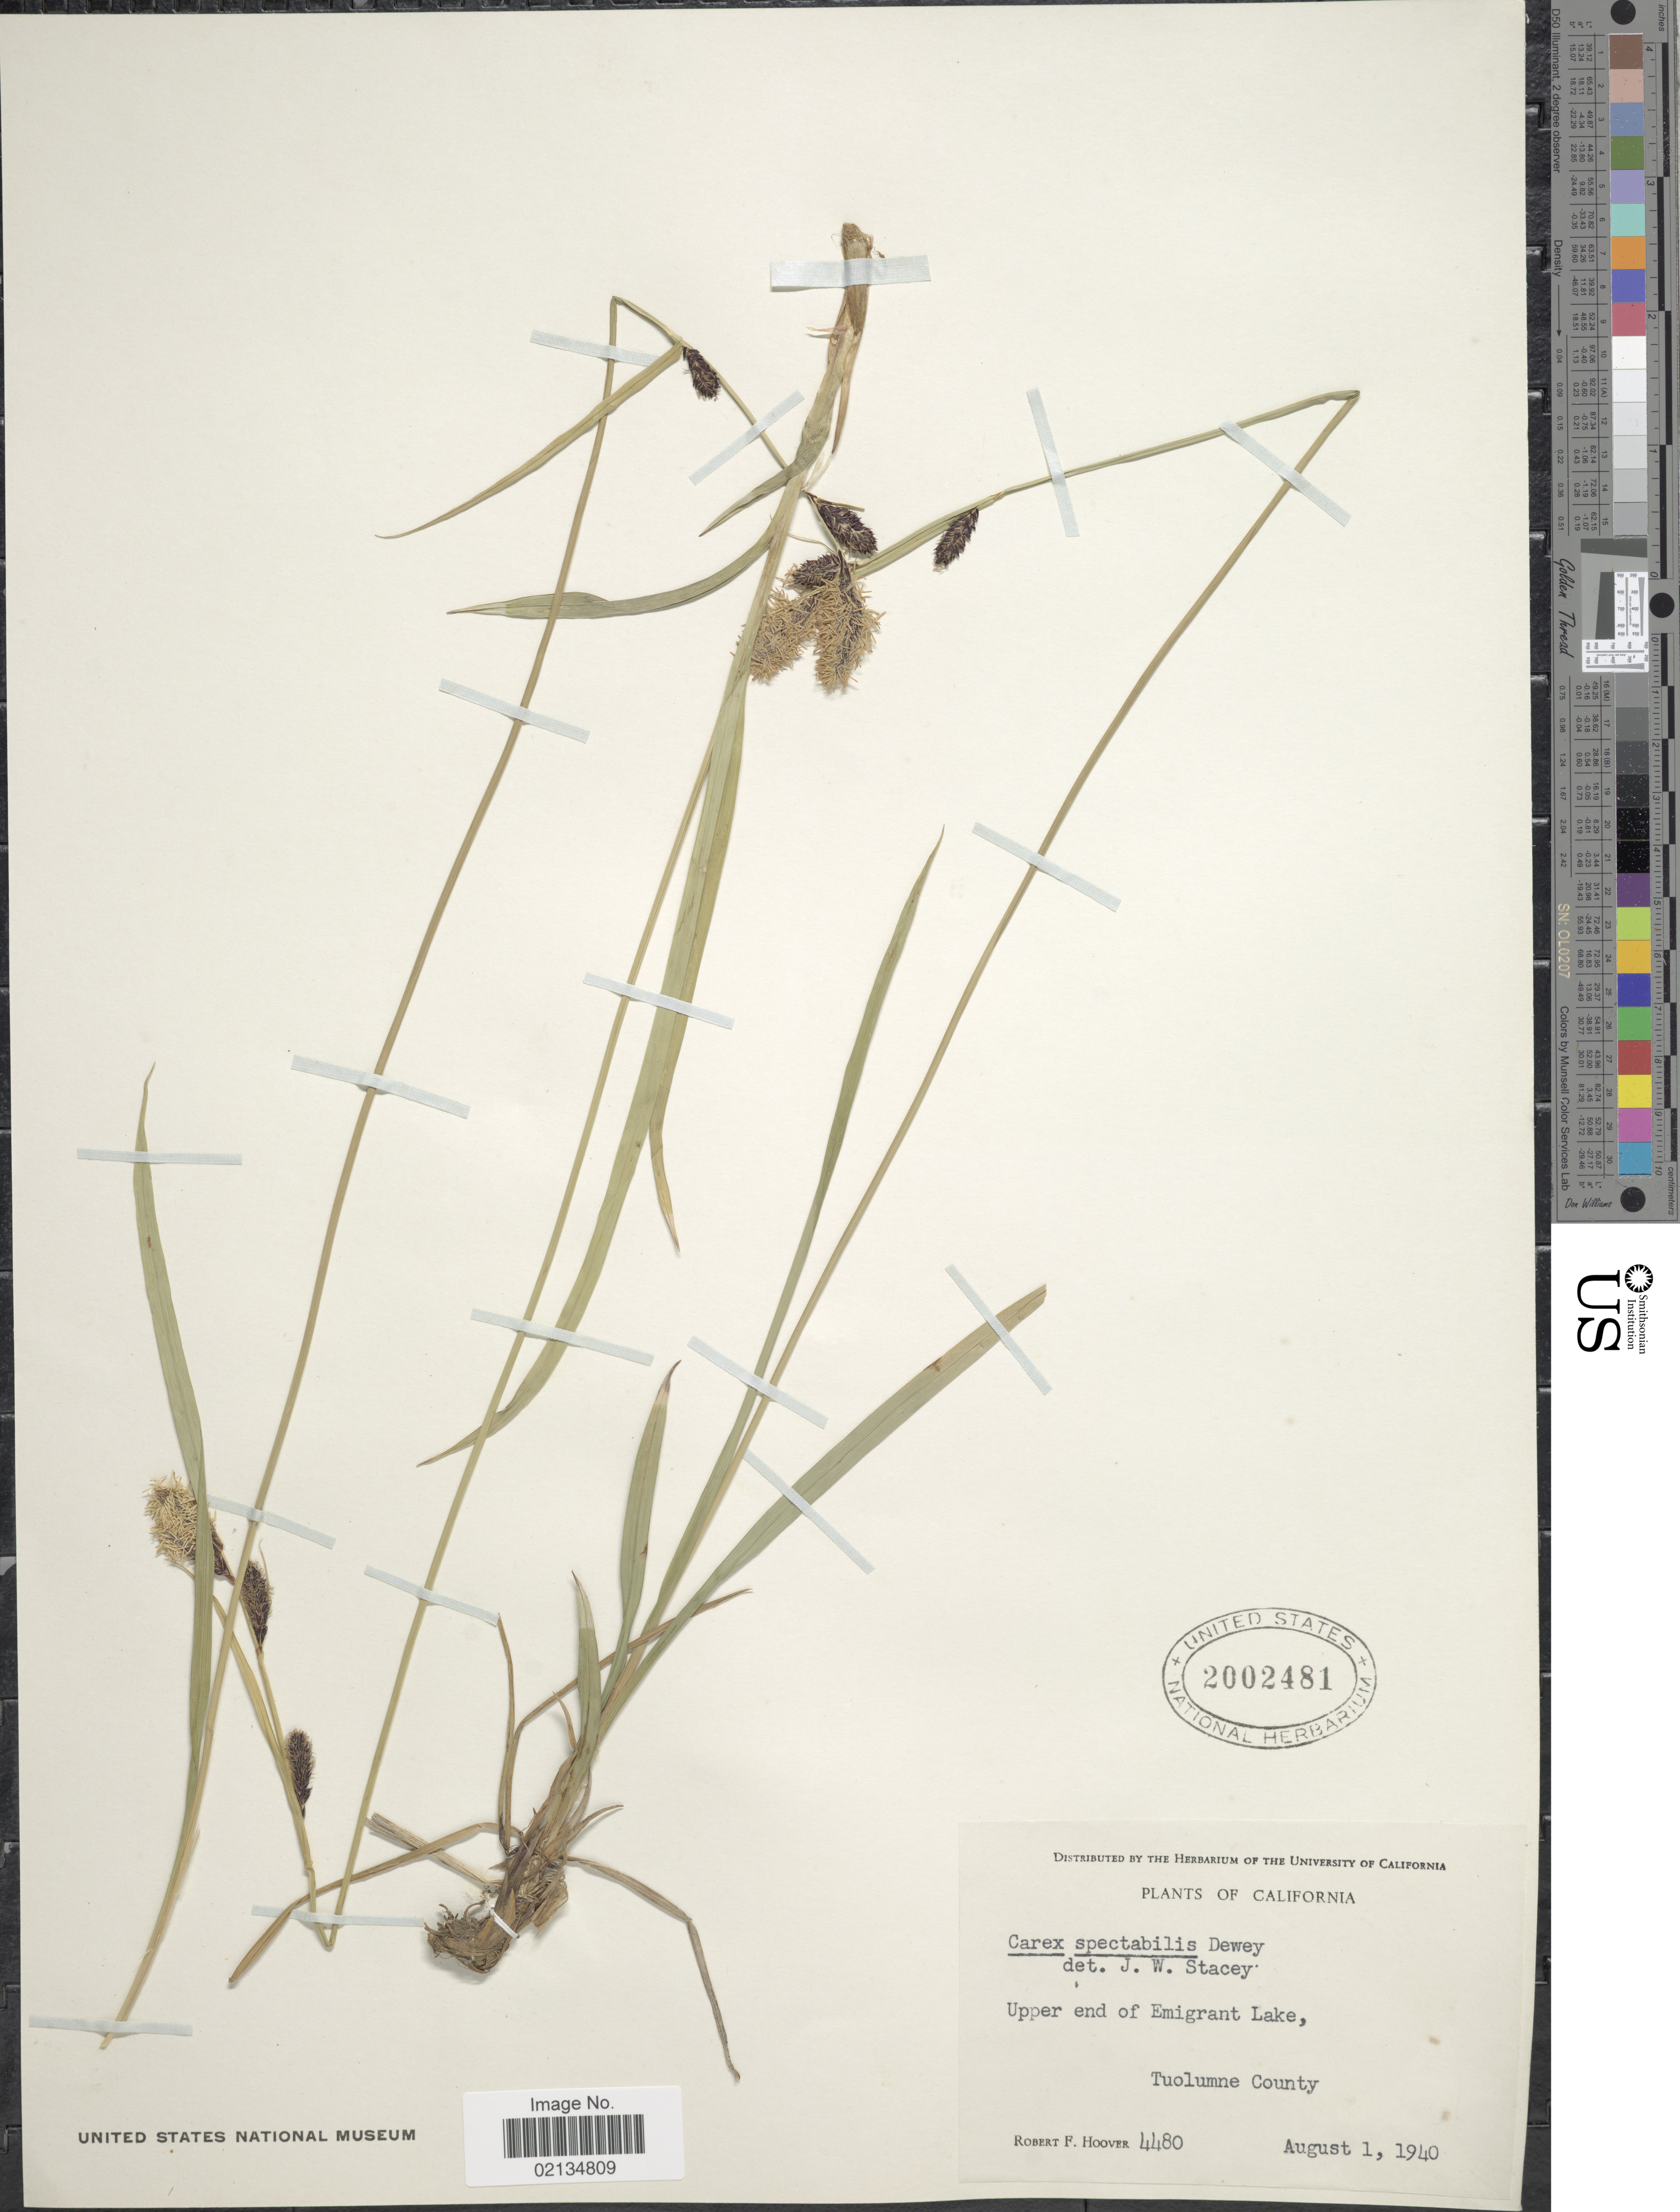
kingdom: Plantae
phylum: Tracheophyta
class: Liliopsida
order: Poales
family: Cyperaceae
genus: Carex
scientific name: Carex spectabilis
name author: Dewey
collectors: R. F. Hoover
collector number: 4480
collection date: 1940-08-01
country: United States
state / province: California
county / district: Tuolumne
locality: Upper end of Emigrant Lake, Tuolumne County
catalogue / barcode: US 2002481